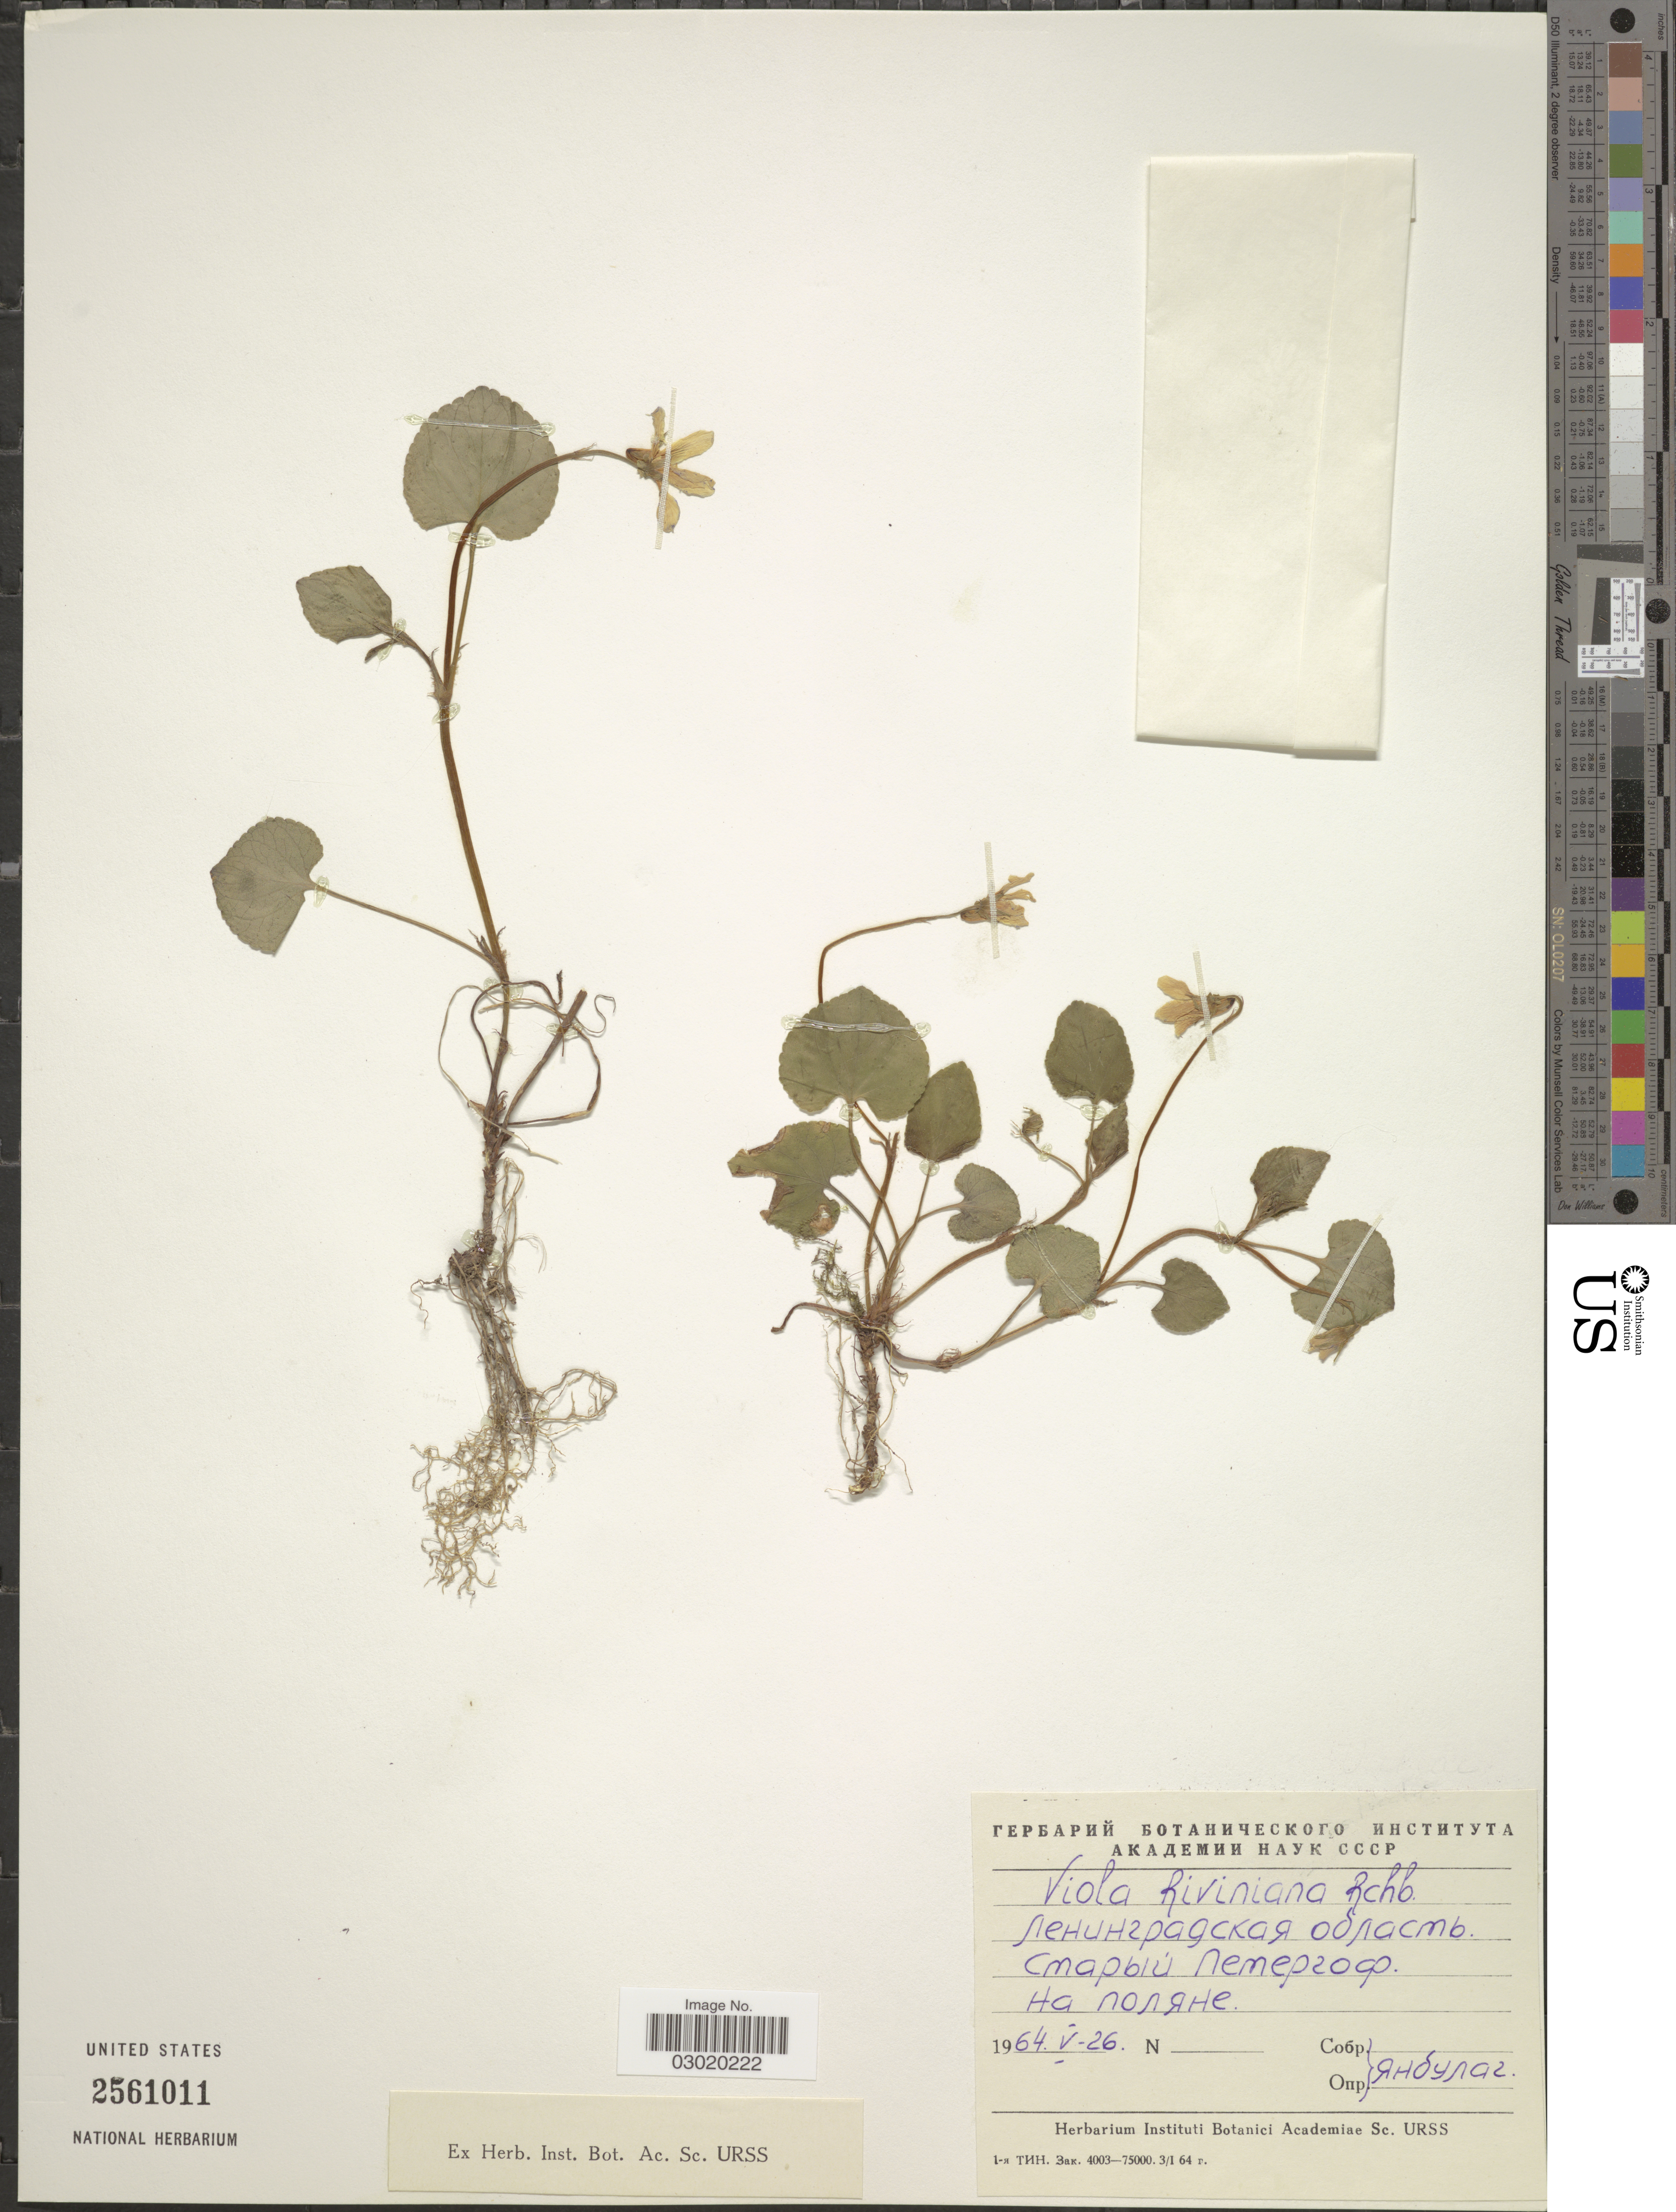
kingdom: Plantae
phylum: Tracheophyta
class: Magnoliopsida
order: Malpighiales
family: Violaceae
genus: Viola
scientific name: Viola riviniana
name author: Rchb.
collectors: Yanbulag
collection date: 1964-05-26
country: Russian Federation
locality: Old Peterhof.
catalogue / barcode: US 2561011